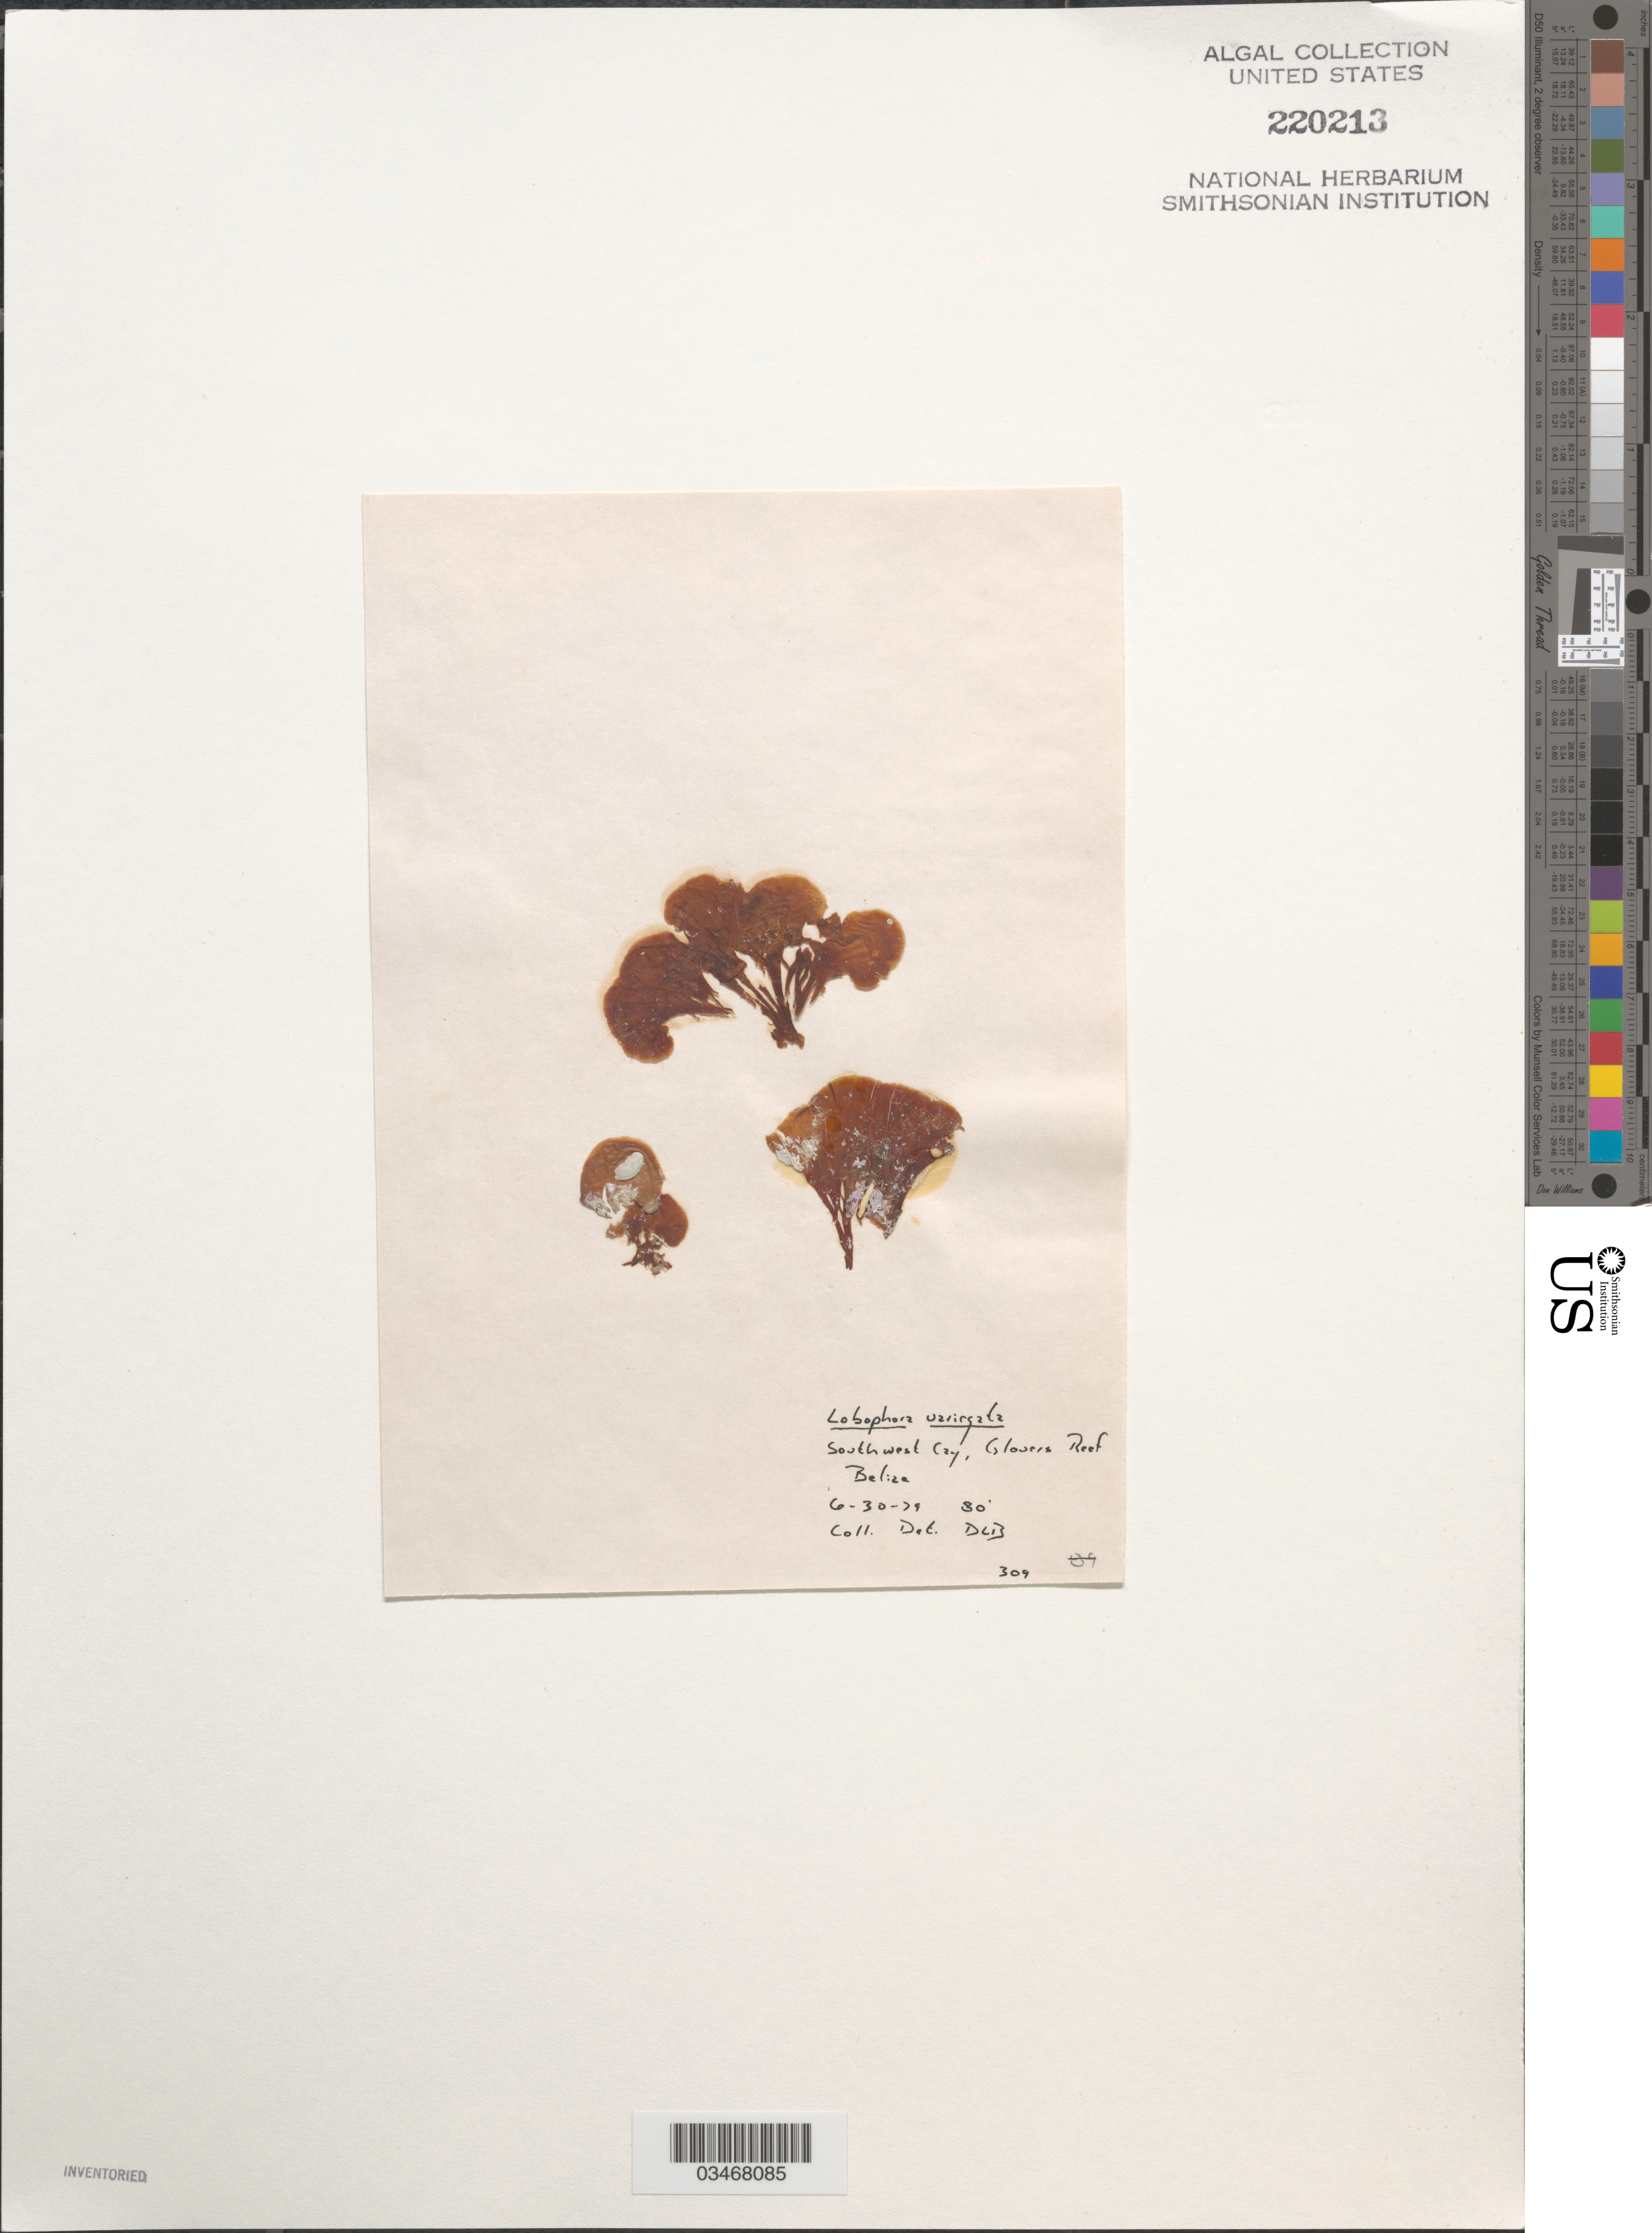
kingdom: Chromista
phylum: Ochrophyta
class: Phaeophyceae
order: Dictyotales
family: Dictyotaceae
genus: Lobophora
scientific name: Lobophora variegata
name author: (J.V.Lamouroux) Womersley & E.C. Oliveira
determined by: Ballantine, D. L.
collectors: D.L. Ballantine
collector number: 309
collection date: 1979-06-30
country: Belize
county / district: Glovers Reef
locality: Southwest Cay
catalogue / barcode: US 220213